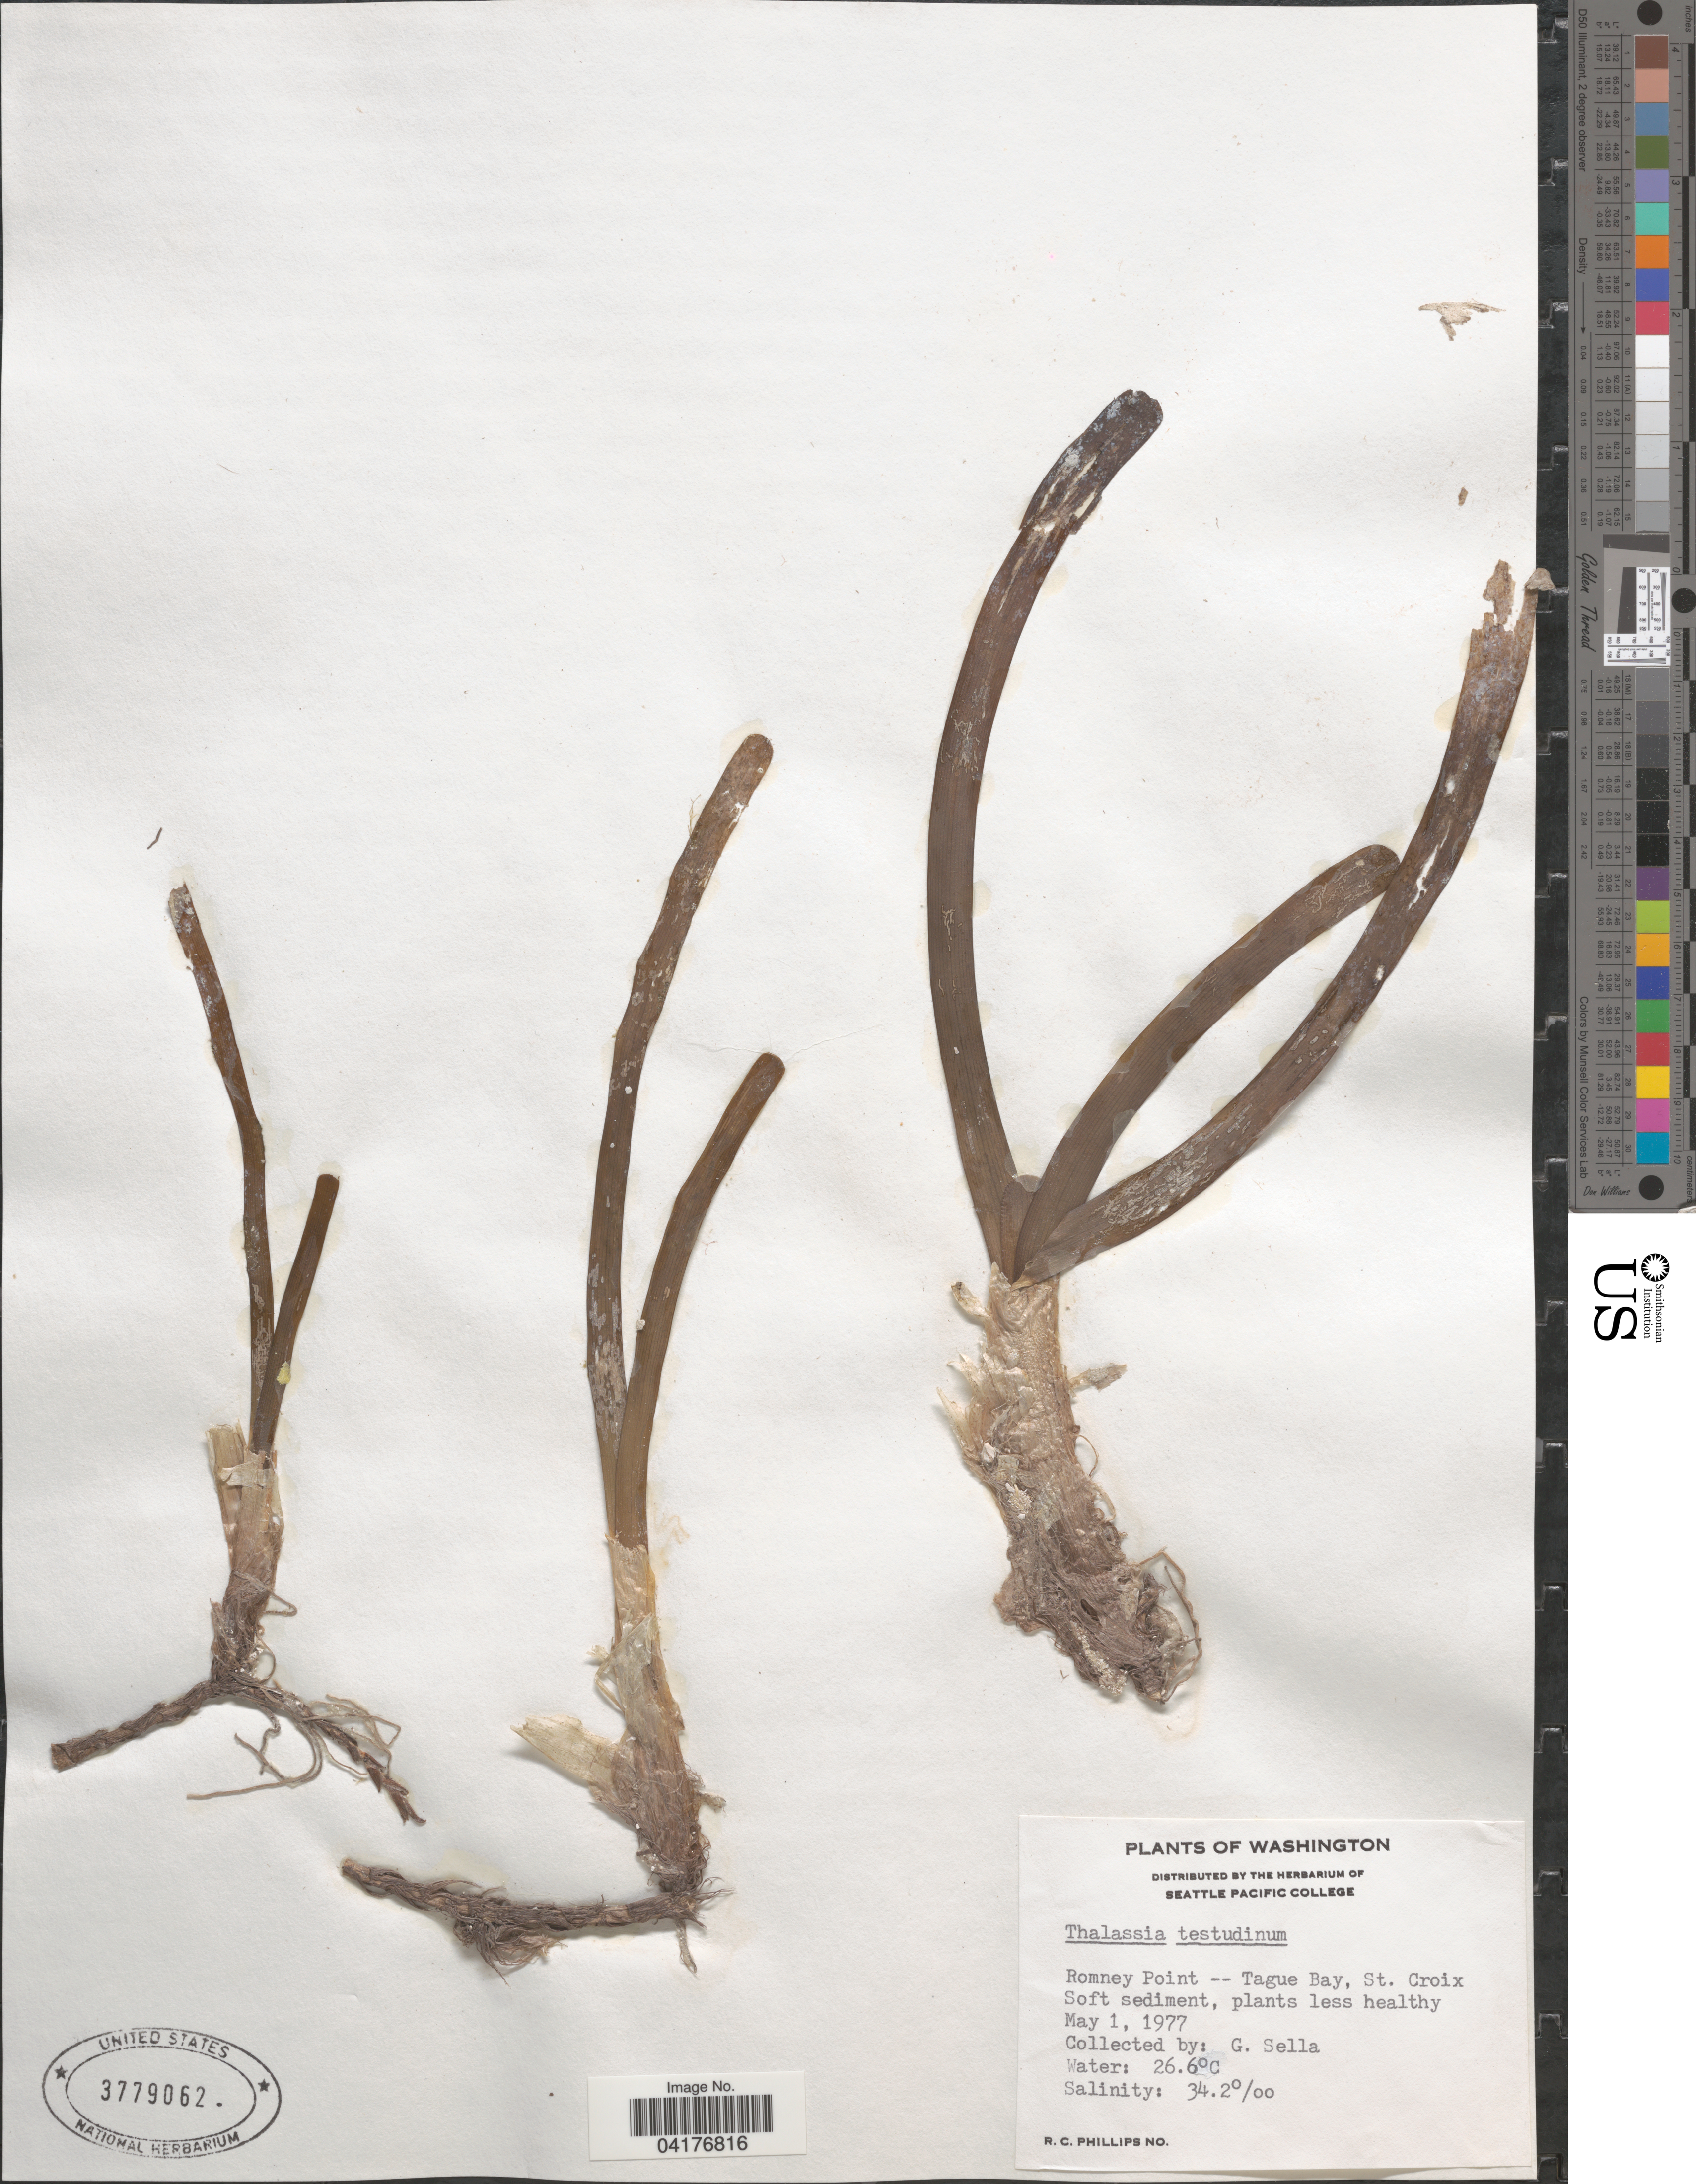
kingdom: Plantae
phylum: Tracheophyta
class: Liliopsida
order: Alismatales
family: Hydrocharitaceae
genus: Thalassia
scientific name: Thalassia testudinum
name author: Banks & Sol. ex K.D. Koenig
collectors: G. Sella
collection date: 1977-05-01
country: U.S. Virgin Islands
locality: Romney Point -- Tague Bay, St. Croix.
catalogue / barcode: US 3779062